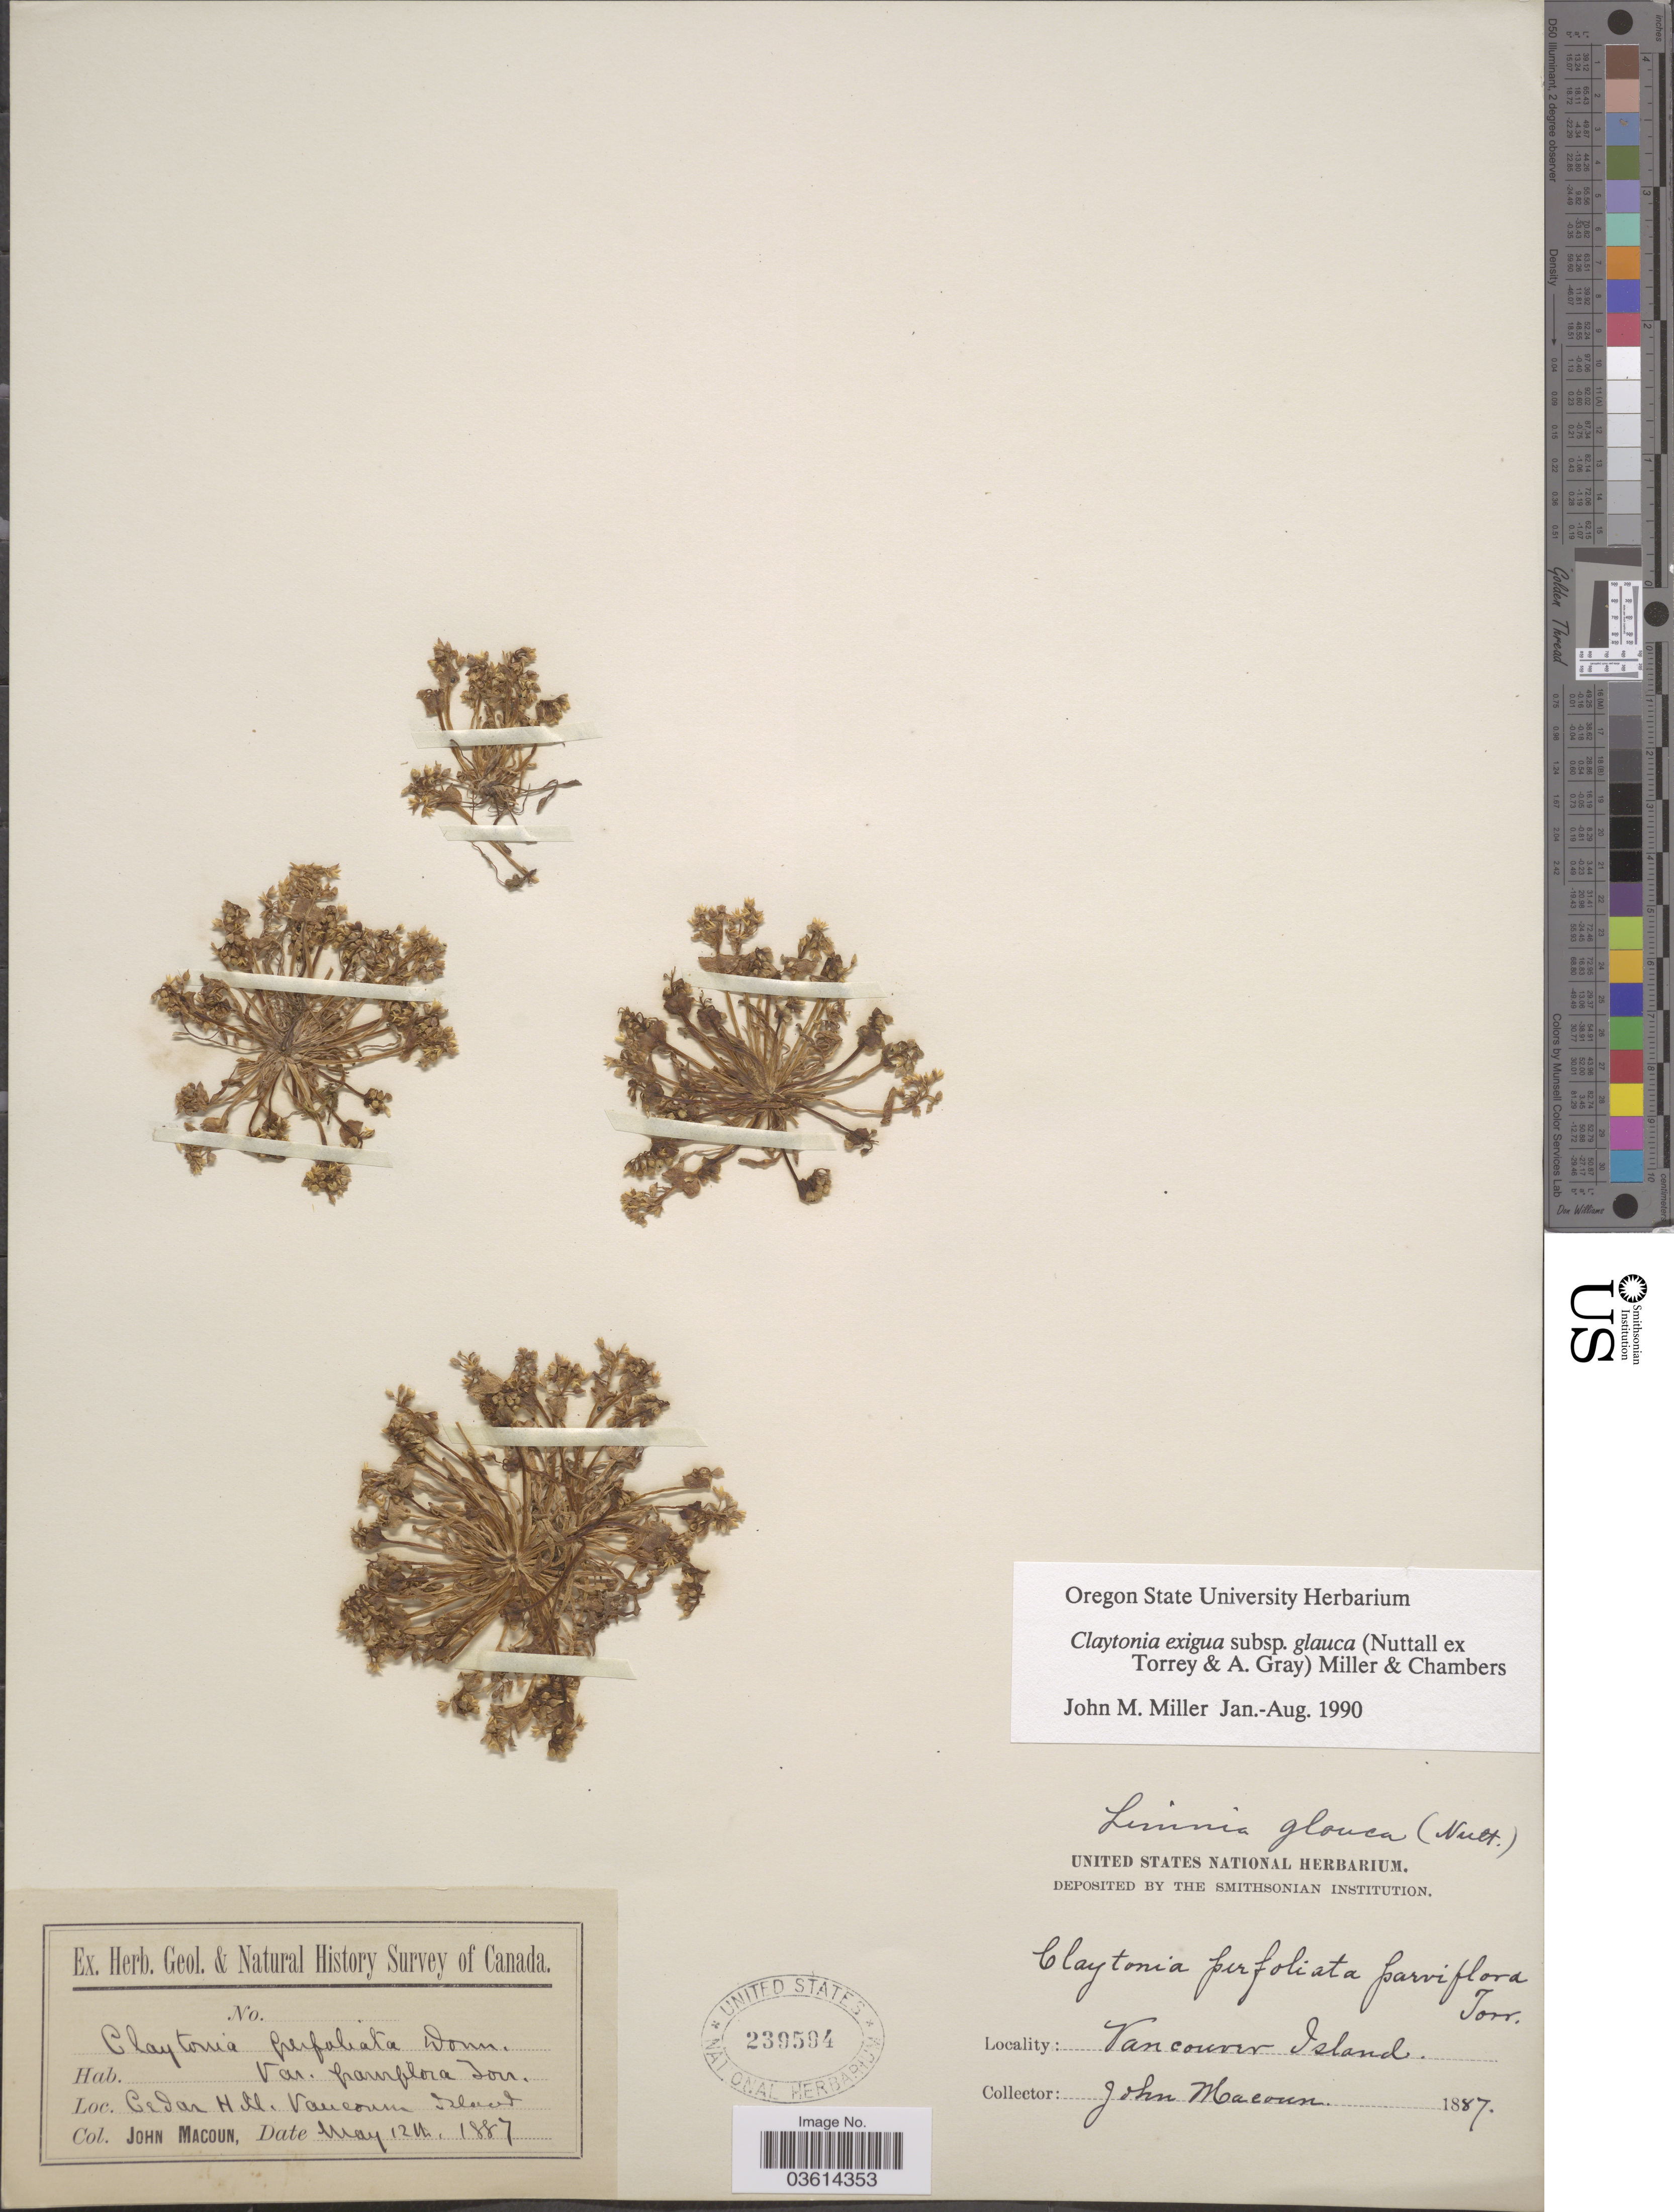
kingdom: Plantae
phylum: Tracheophyta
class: Magnoliopsida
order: Caryophyllales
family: Montiaceae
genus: Claytonia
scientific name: Claytonia exigua subsp. glauca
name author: (Nutt. ex Torr. & A. Gray) Mill. & Ch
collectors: J. Macoun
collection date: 1887-05-12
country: Canada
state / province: British Columbia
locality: Cedar Hill, Vancouver Island.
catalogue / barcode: US 239594